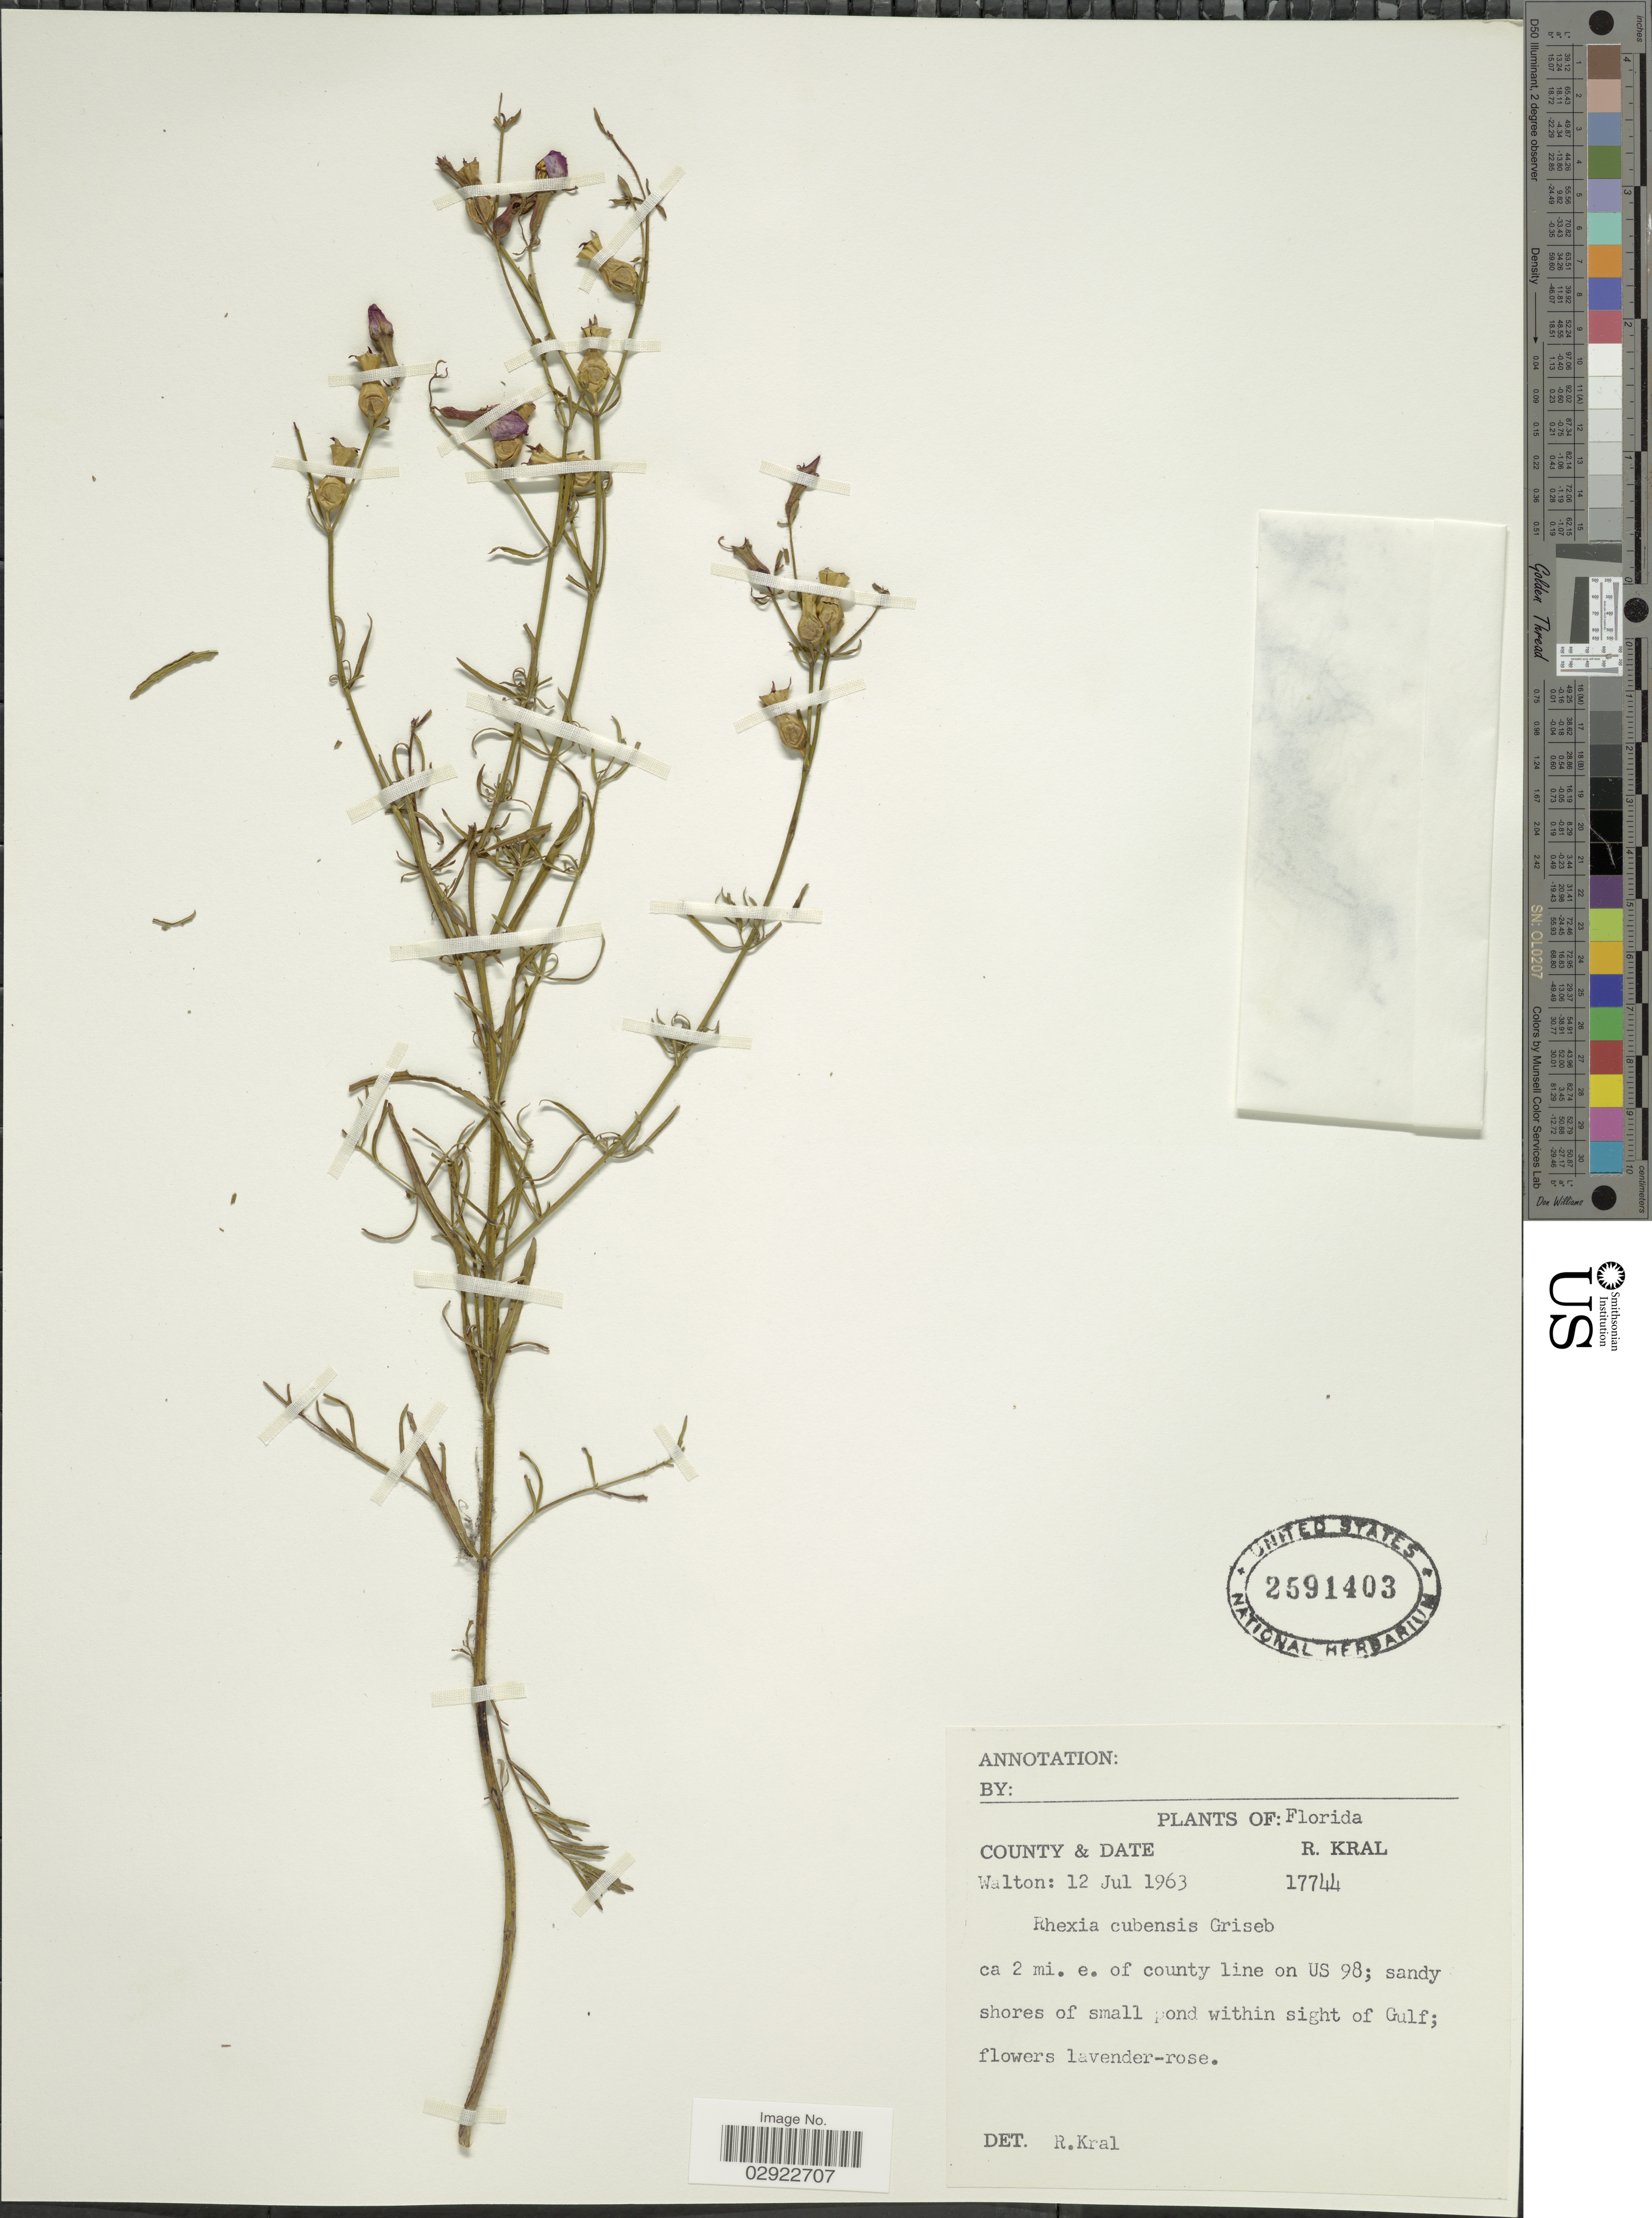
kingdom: Plantae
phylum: Tracheophyta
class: Magnoliopsida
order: Myrtales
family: Melastomataceae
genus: Rhexia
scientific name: Rhexia cubensis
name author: Griseb.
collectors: R. Kral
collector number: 17744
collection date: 1963-07-12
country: United States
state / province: Florida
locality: Walton County. ca 2 mi. e. of county line on US 98.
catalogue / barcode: US 2591403